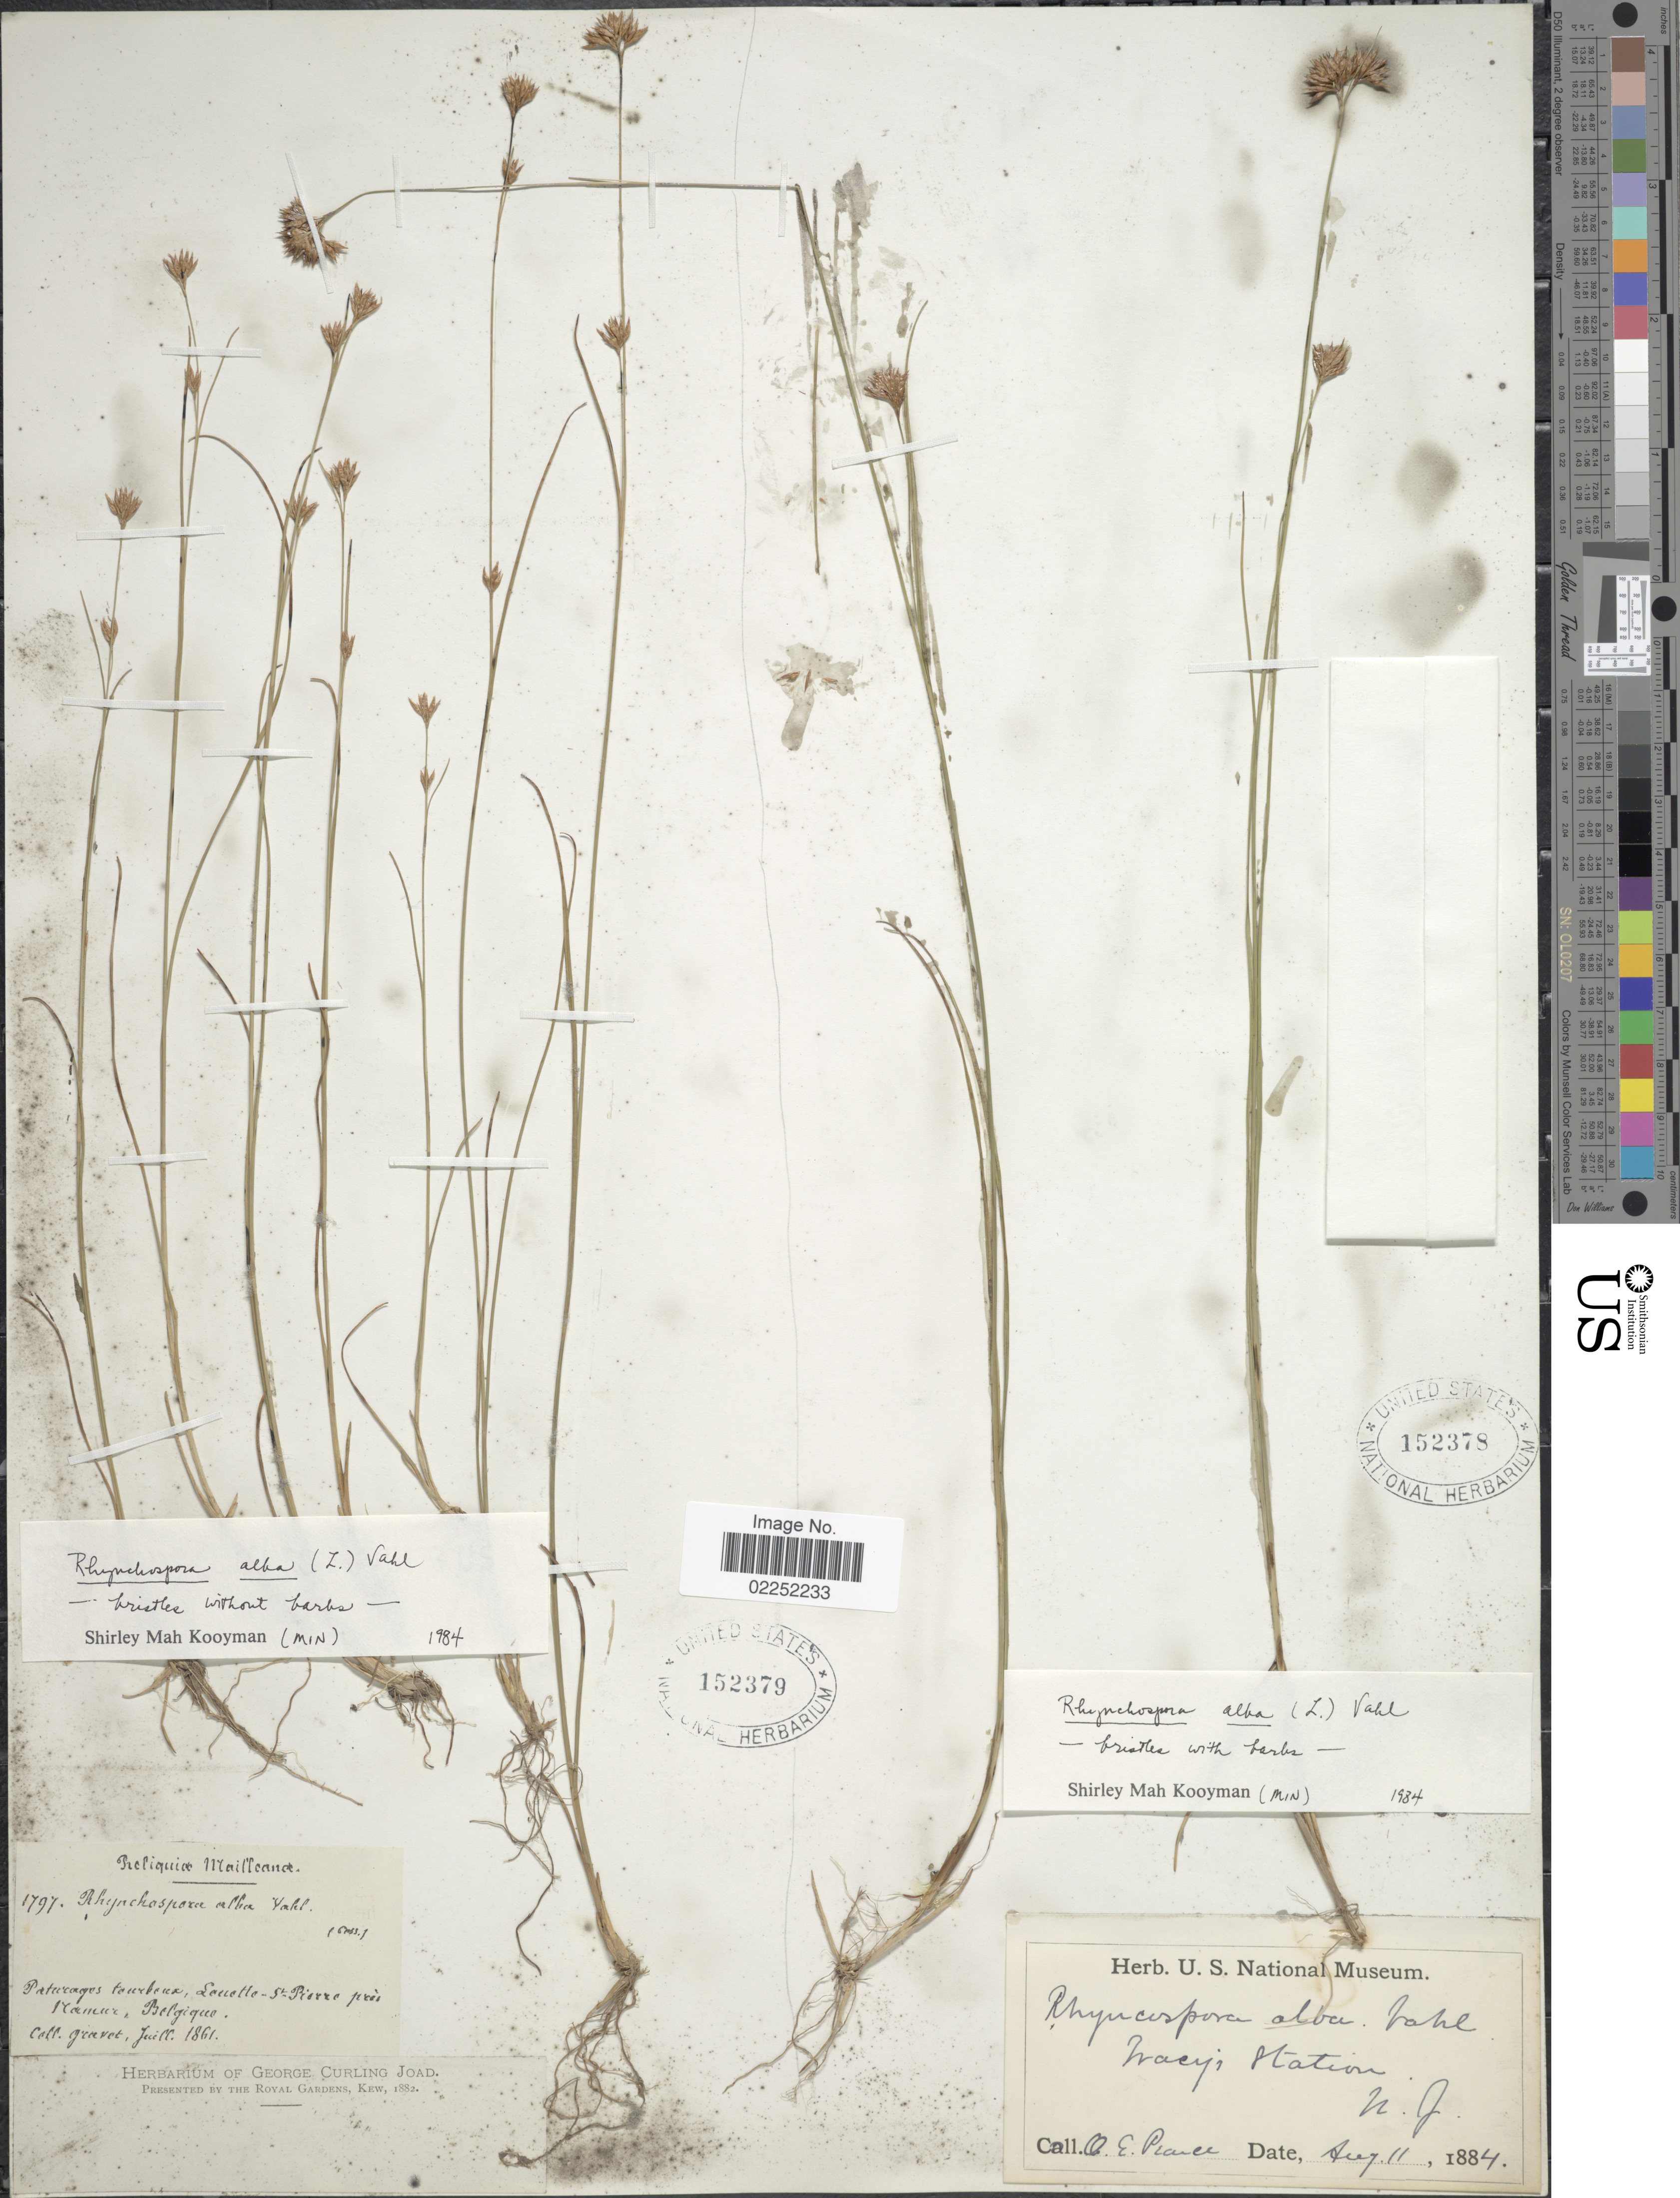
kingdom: Plantae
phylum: Tracheophyta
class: Liliopsida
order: Poales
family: Cyperaceae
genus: Rhynchospora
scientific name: Rhynchospora alba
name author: (L.) Vahl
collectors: O. E. Pearce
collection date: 1884-08-11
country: United States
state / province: New Jersey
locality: Tracy's Station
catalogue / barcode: US 152378